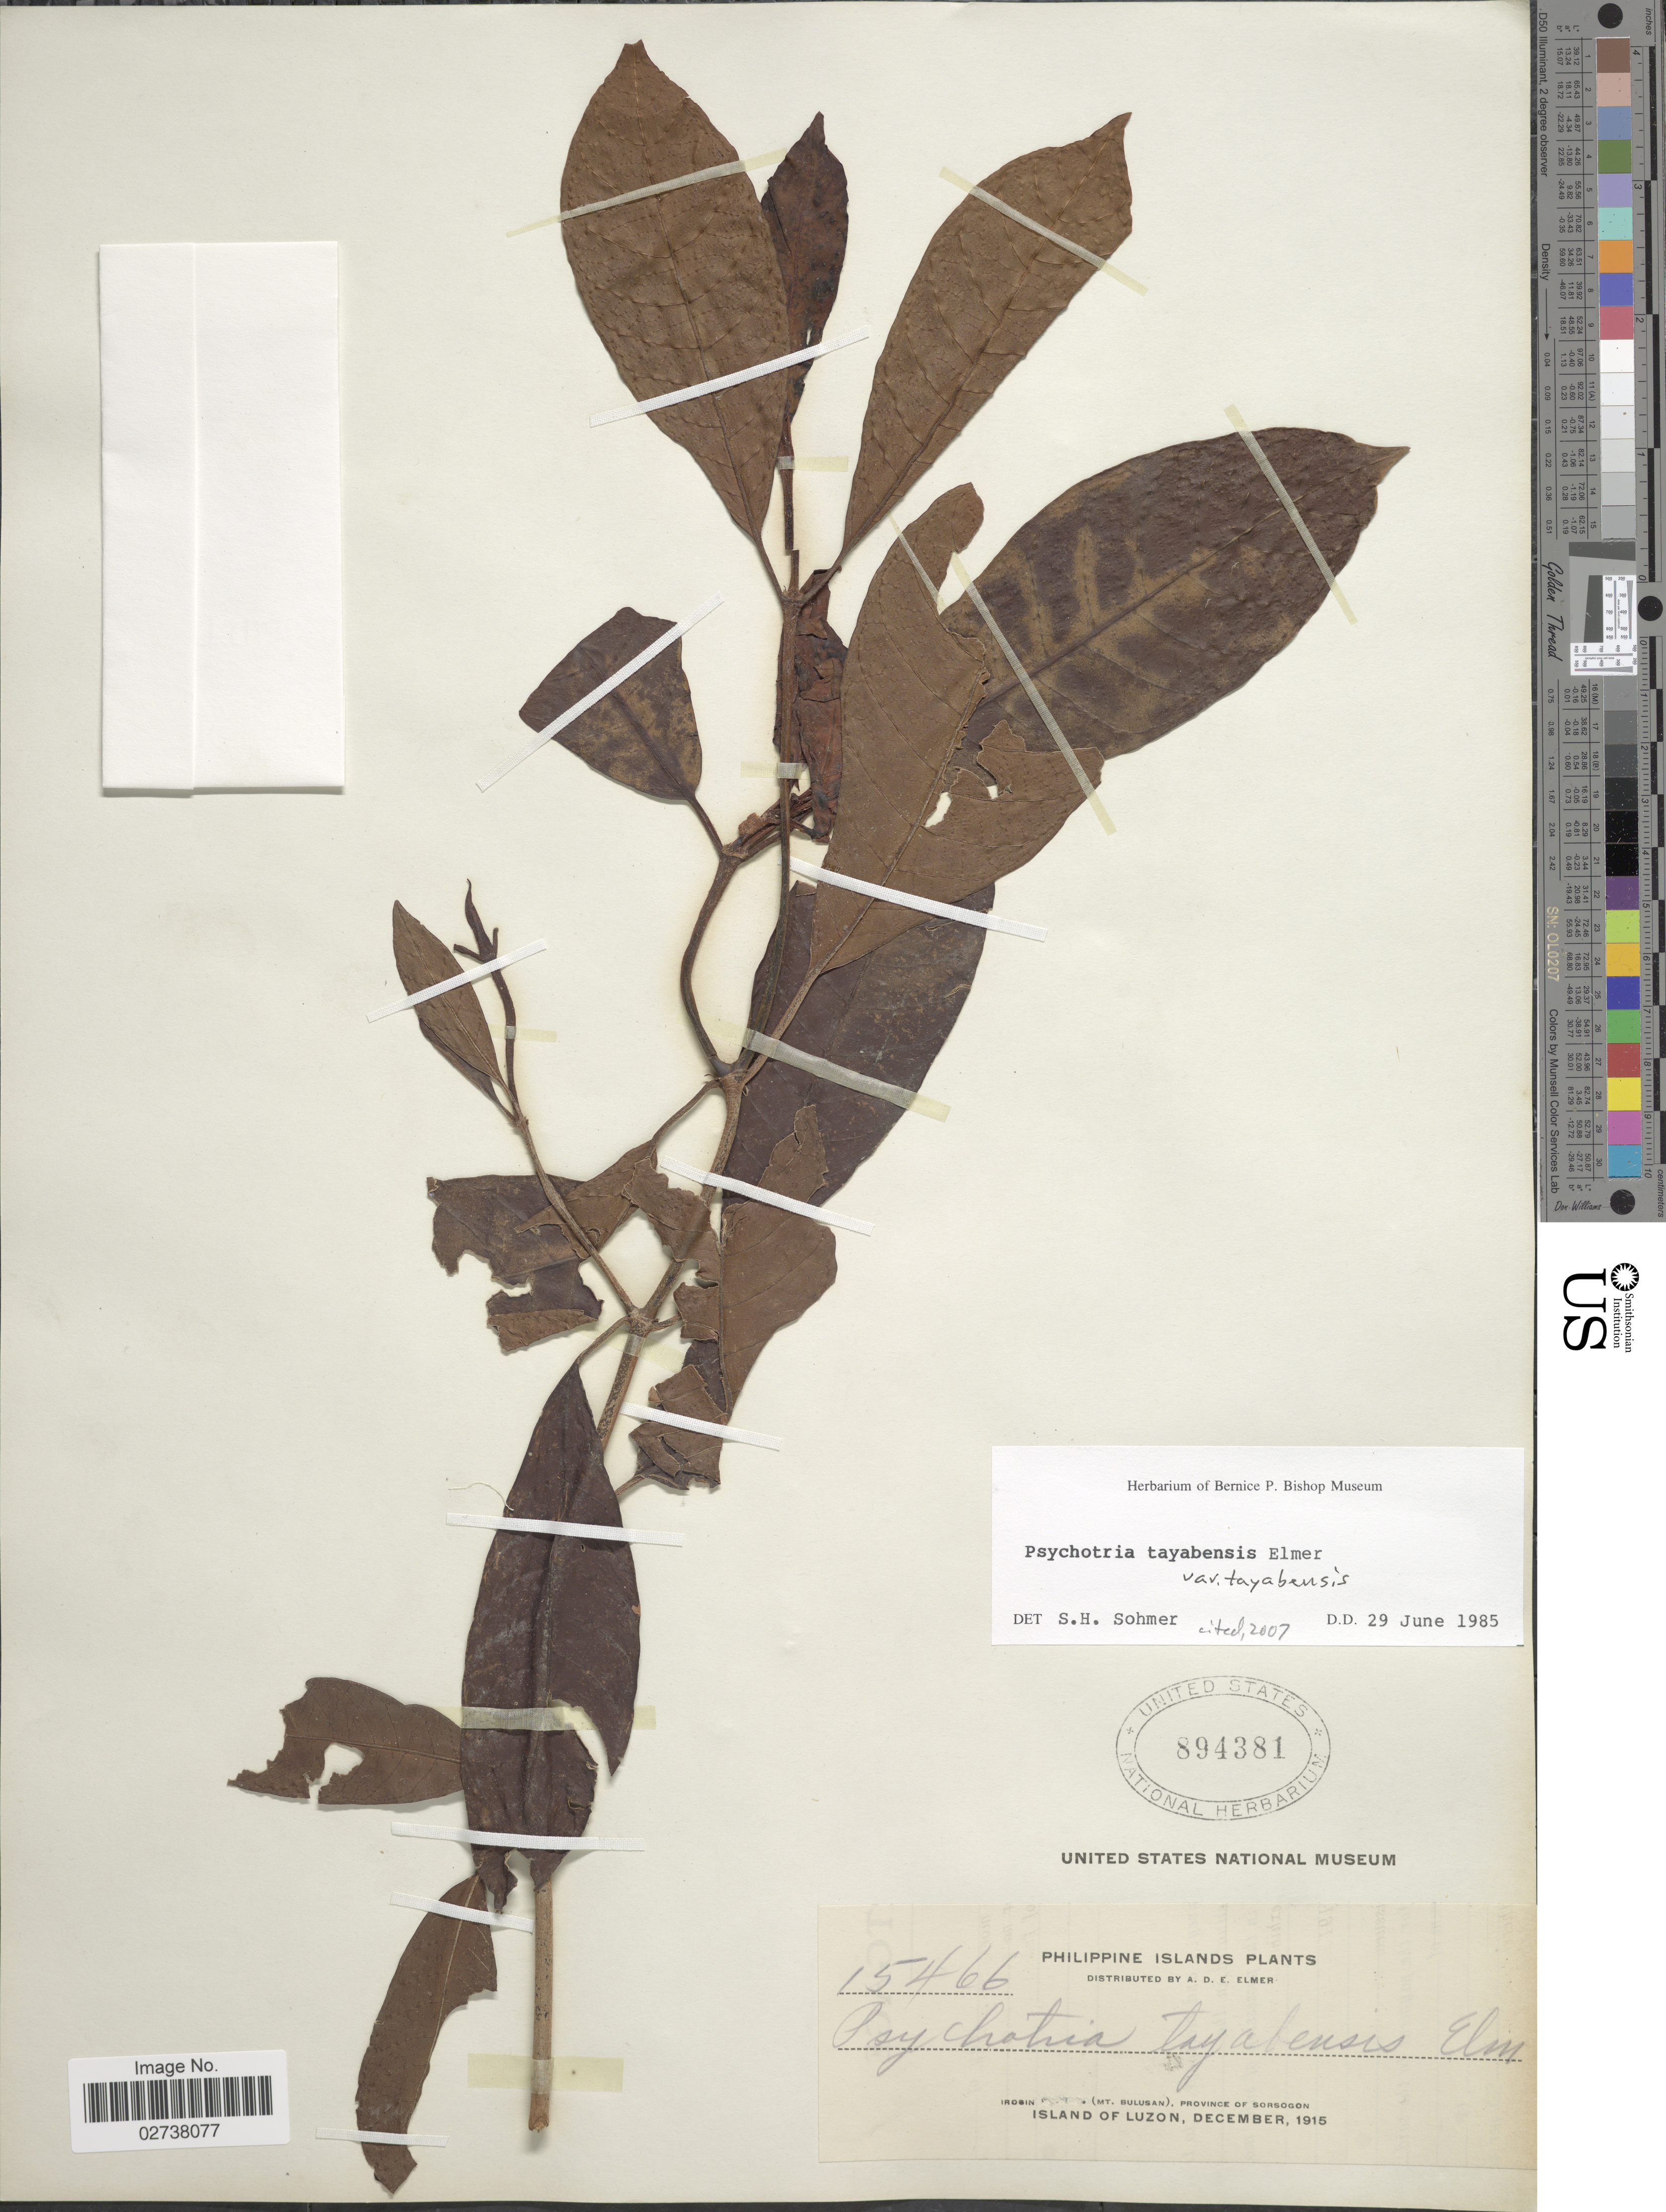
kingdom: Plantae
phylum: Tracheophyta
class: Magnoliopsida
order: Gentianales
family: Rubiaceae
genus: Psychotria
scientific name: Psychotria tayabensis var. tayabensis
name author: Elmer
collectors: A. D. E. Elmer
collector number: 15466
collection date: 1915-12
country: Philippines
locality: Philippine Islands, Irosin (Mt. Bulusan), Province of Sorsogon, Island of Luzon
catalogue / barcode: US 894381